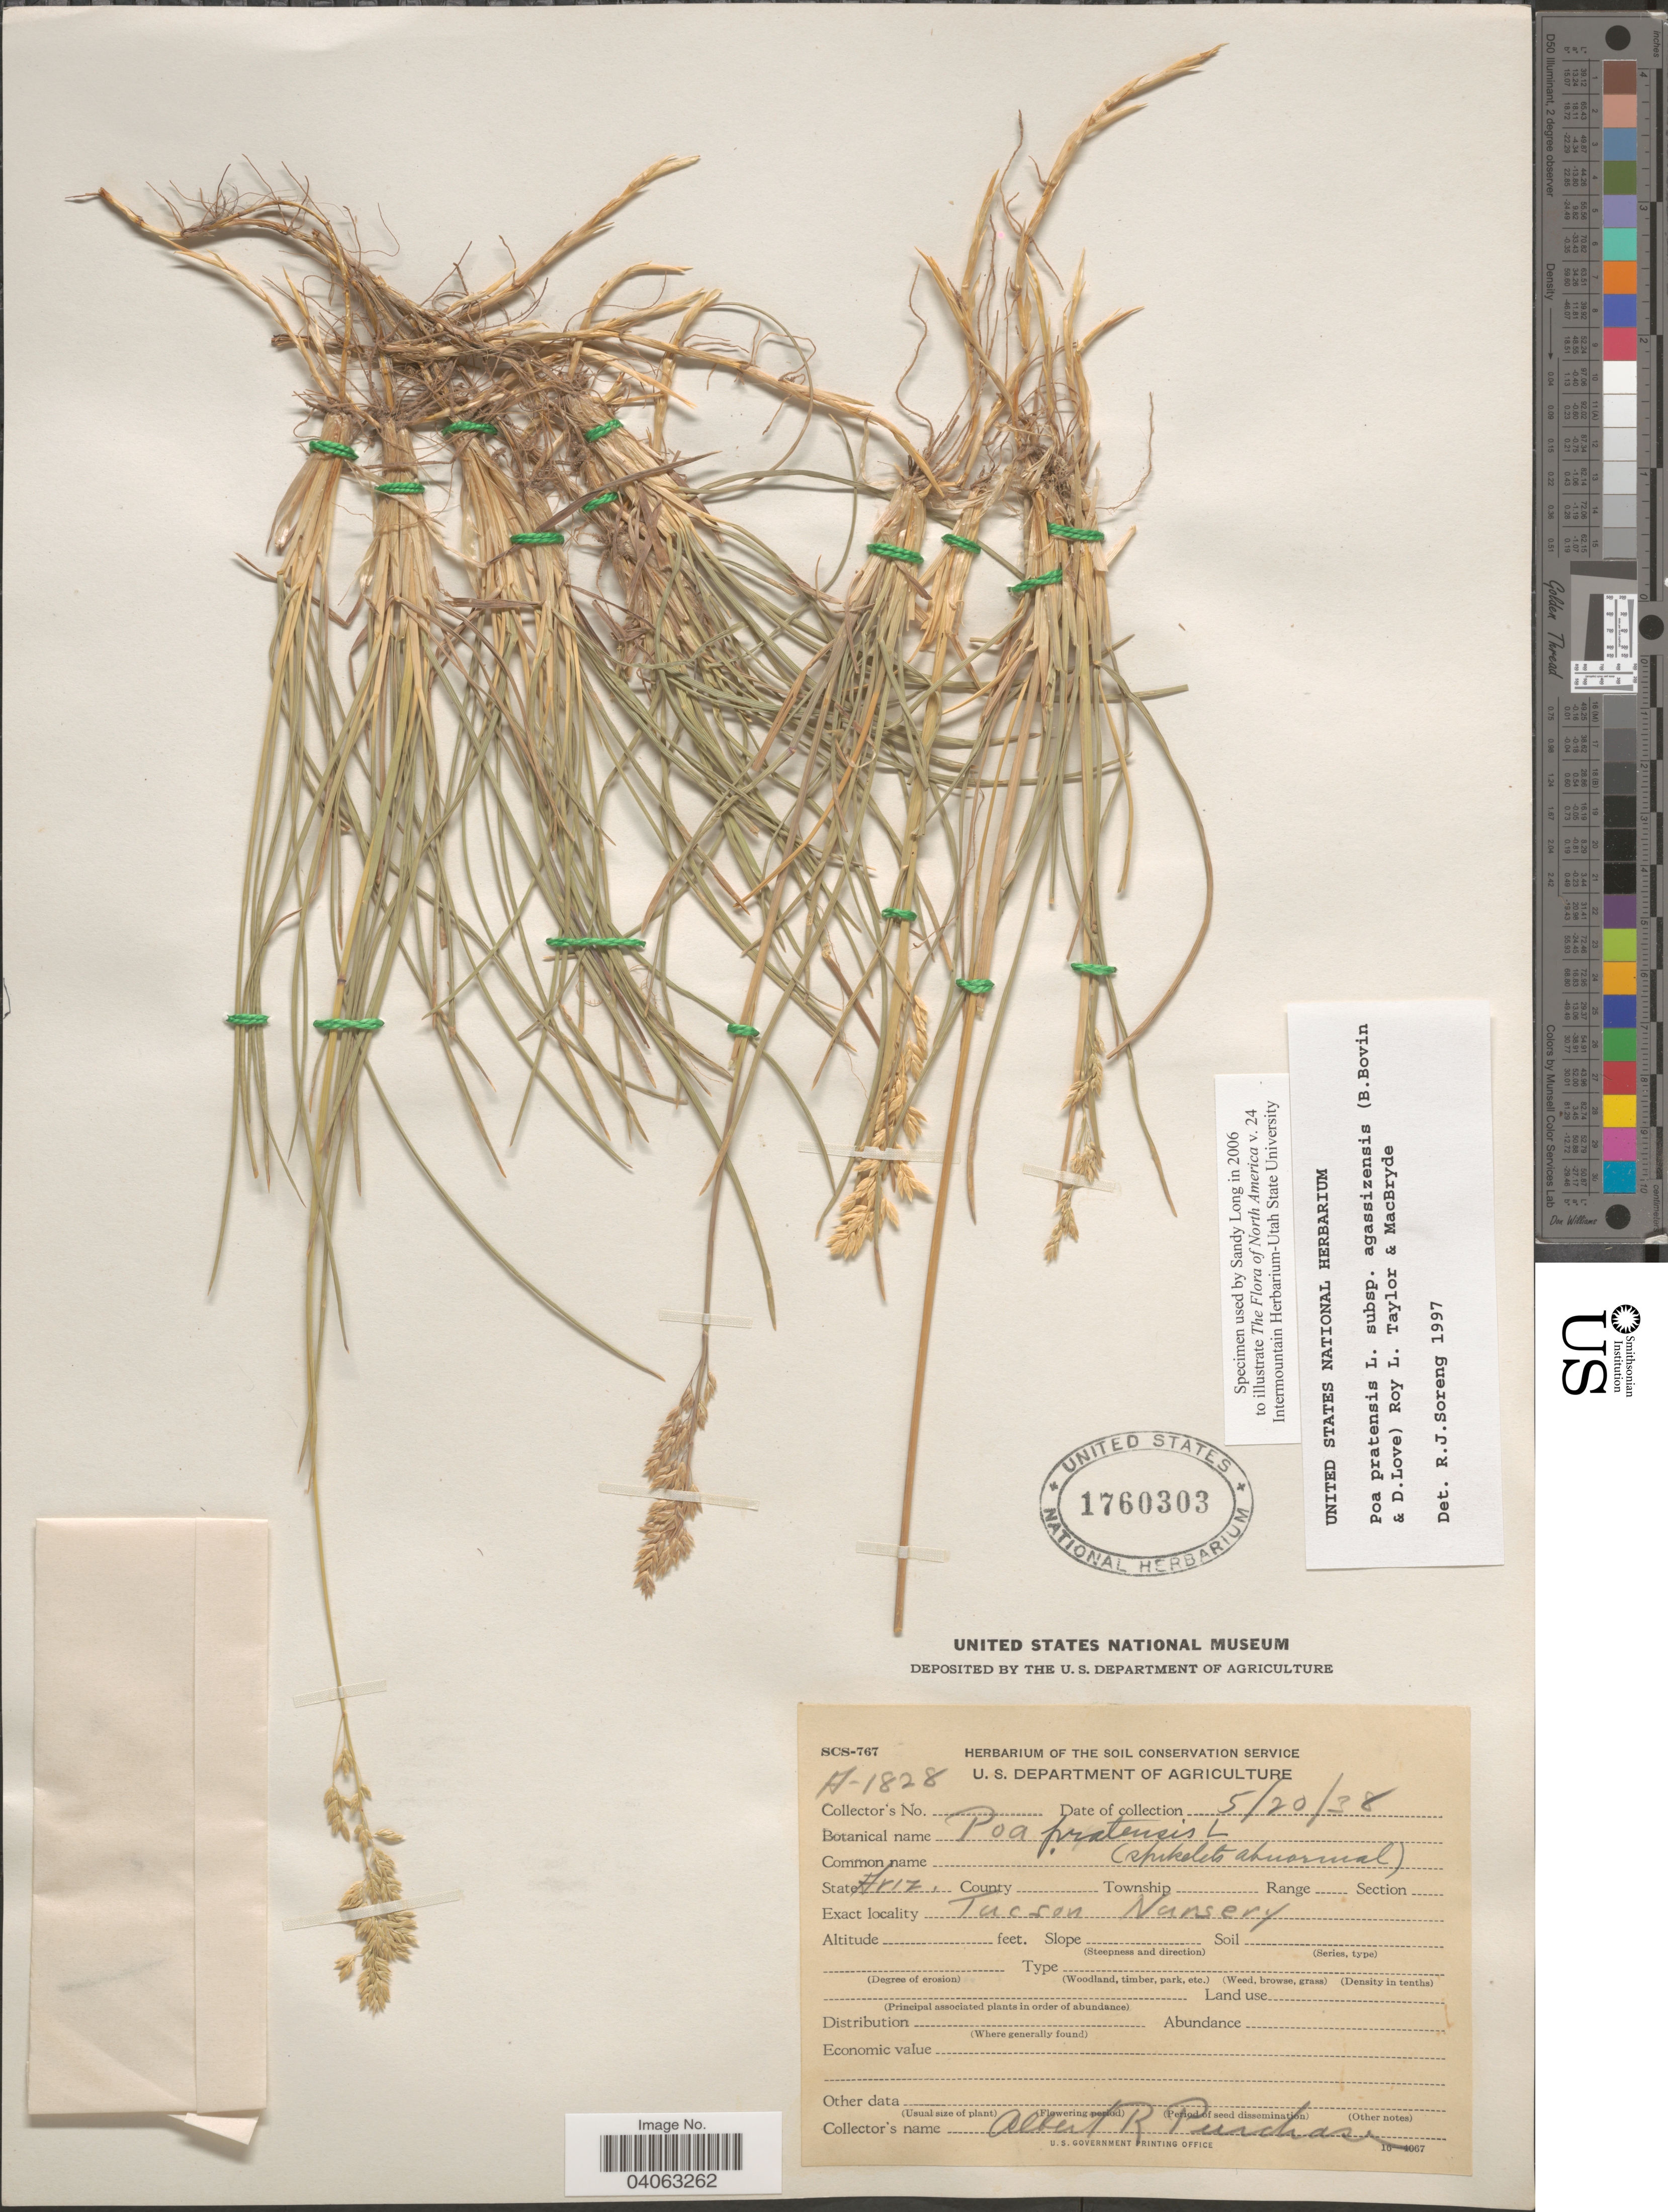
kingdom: Plantae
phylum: Tracheophyta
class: Liliopsida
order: Poales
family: Poaceae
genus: Poa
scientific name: Poa pratensis subsp. agassizensis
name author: (B. Boivin & D. Löve) Roy L. Taylor & MacBryde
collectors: A. Purchase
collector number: H-1828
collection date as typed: Transcribed d/m/y: 20/5/38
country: United States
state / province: Arizona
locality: Tucson Nursery.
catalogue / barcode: US 1760303